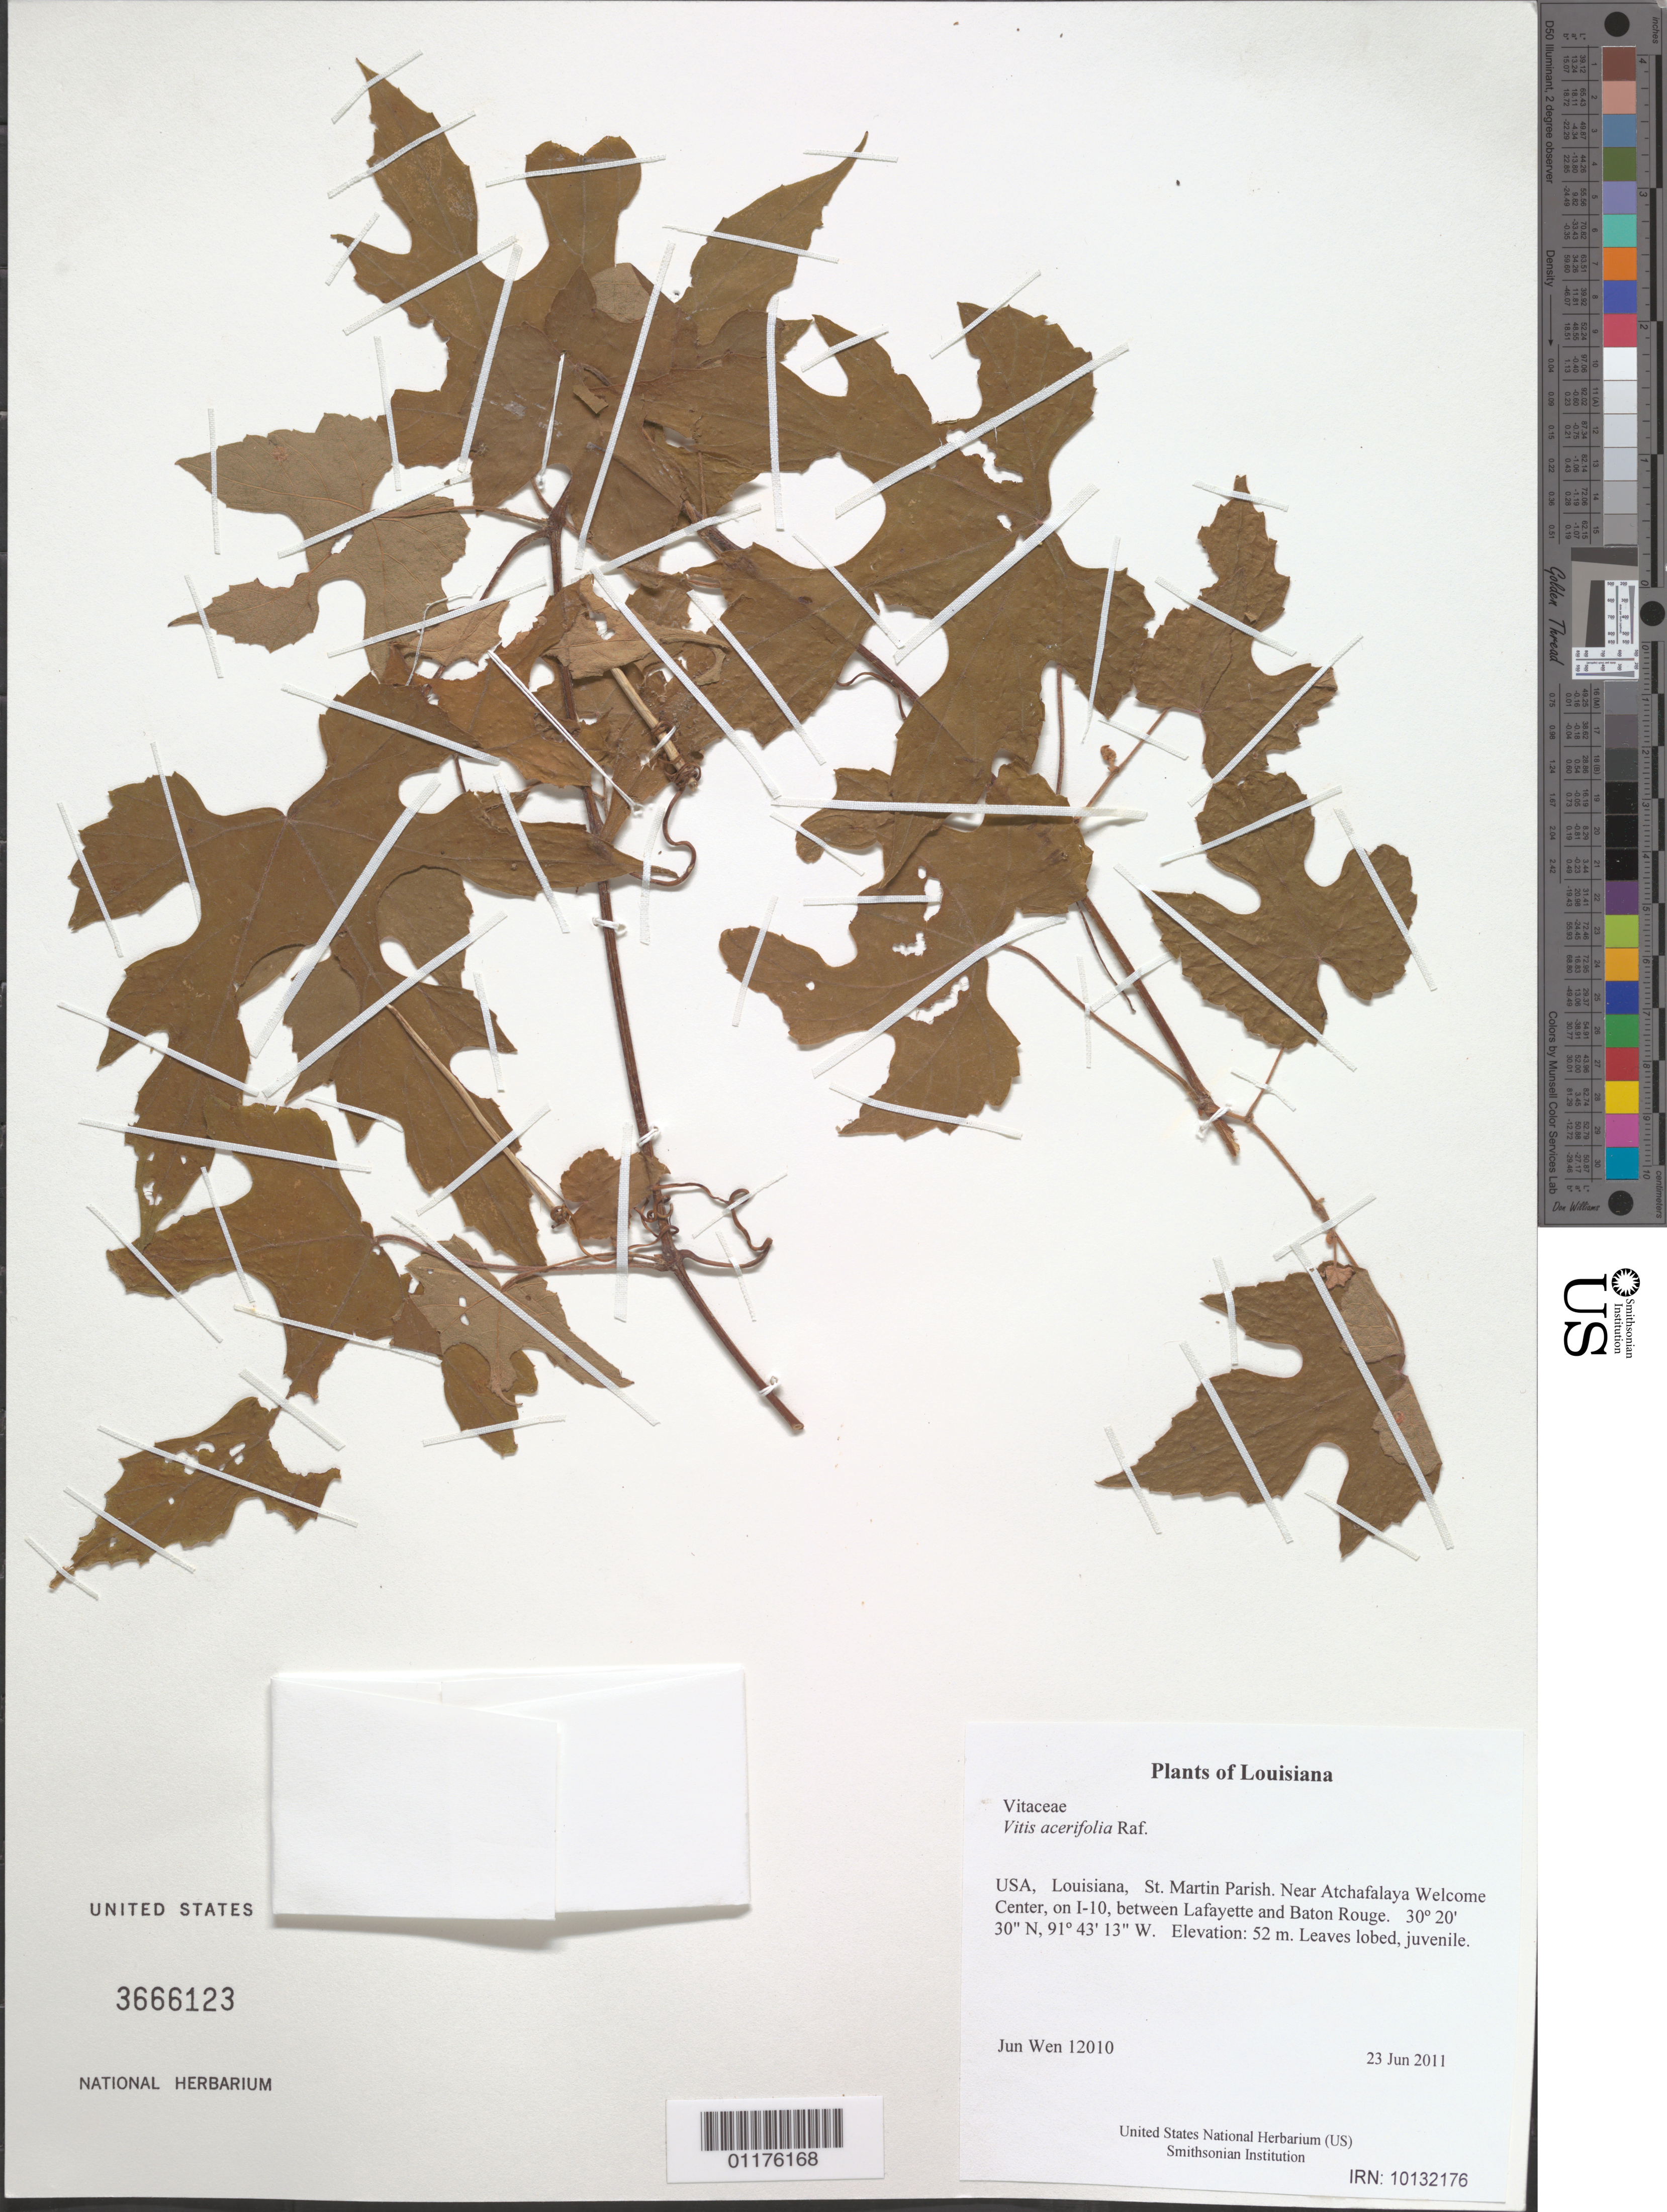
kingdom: Plantae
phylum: Tracheophyta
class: Magnoliopsida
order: Vitales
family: Vitaceae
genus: Vitis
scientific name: Vitis acerifolia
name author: Raf.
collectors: J. Wen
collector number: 12010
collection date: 2011-06-23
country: United States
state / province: Louisiana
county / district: St. Martin Parish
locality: Near Atchafalaya Welcome Center, on I-10, between Lafayette and Baton Rouge.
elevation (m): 52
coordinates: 30 20.497 N, 91 43.213 W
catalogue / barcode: US 3666123